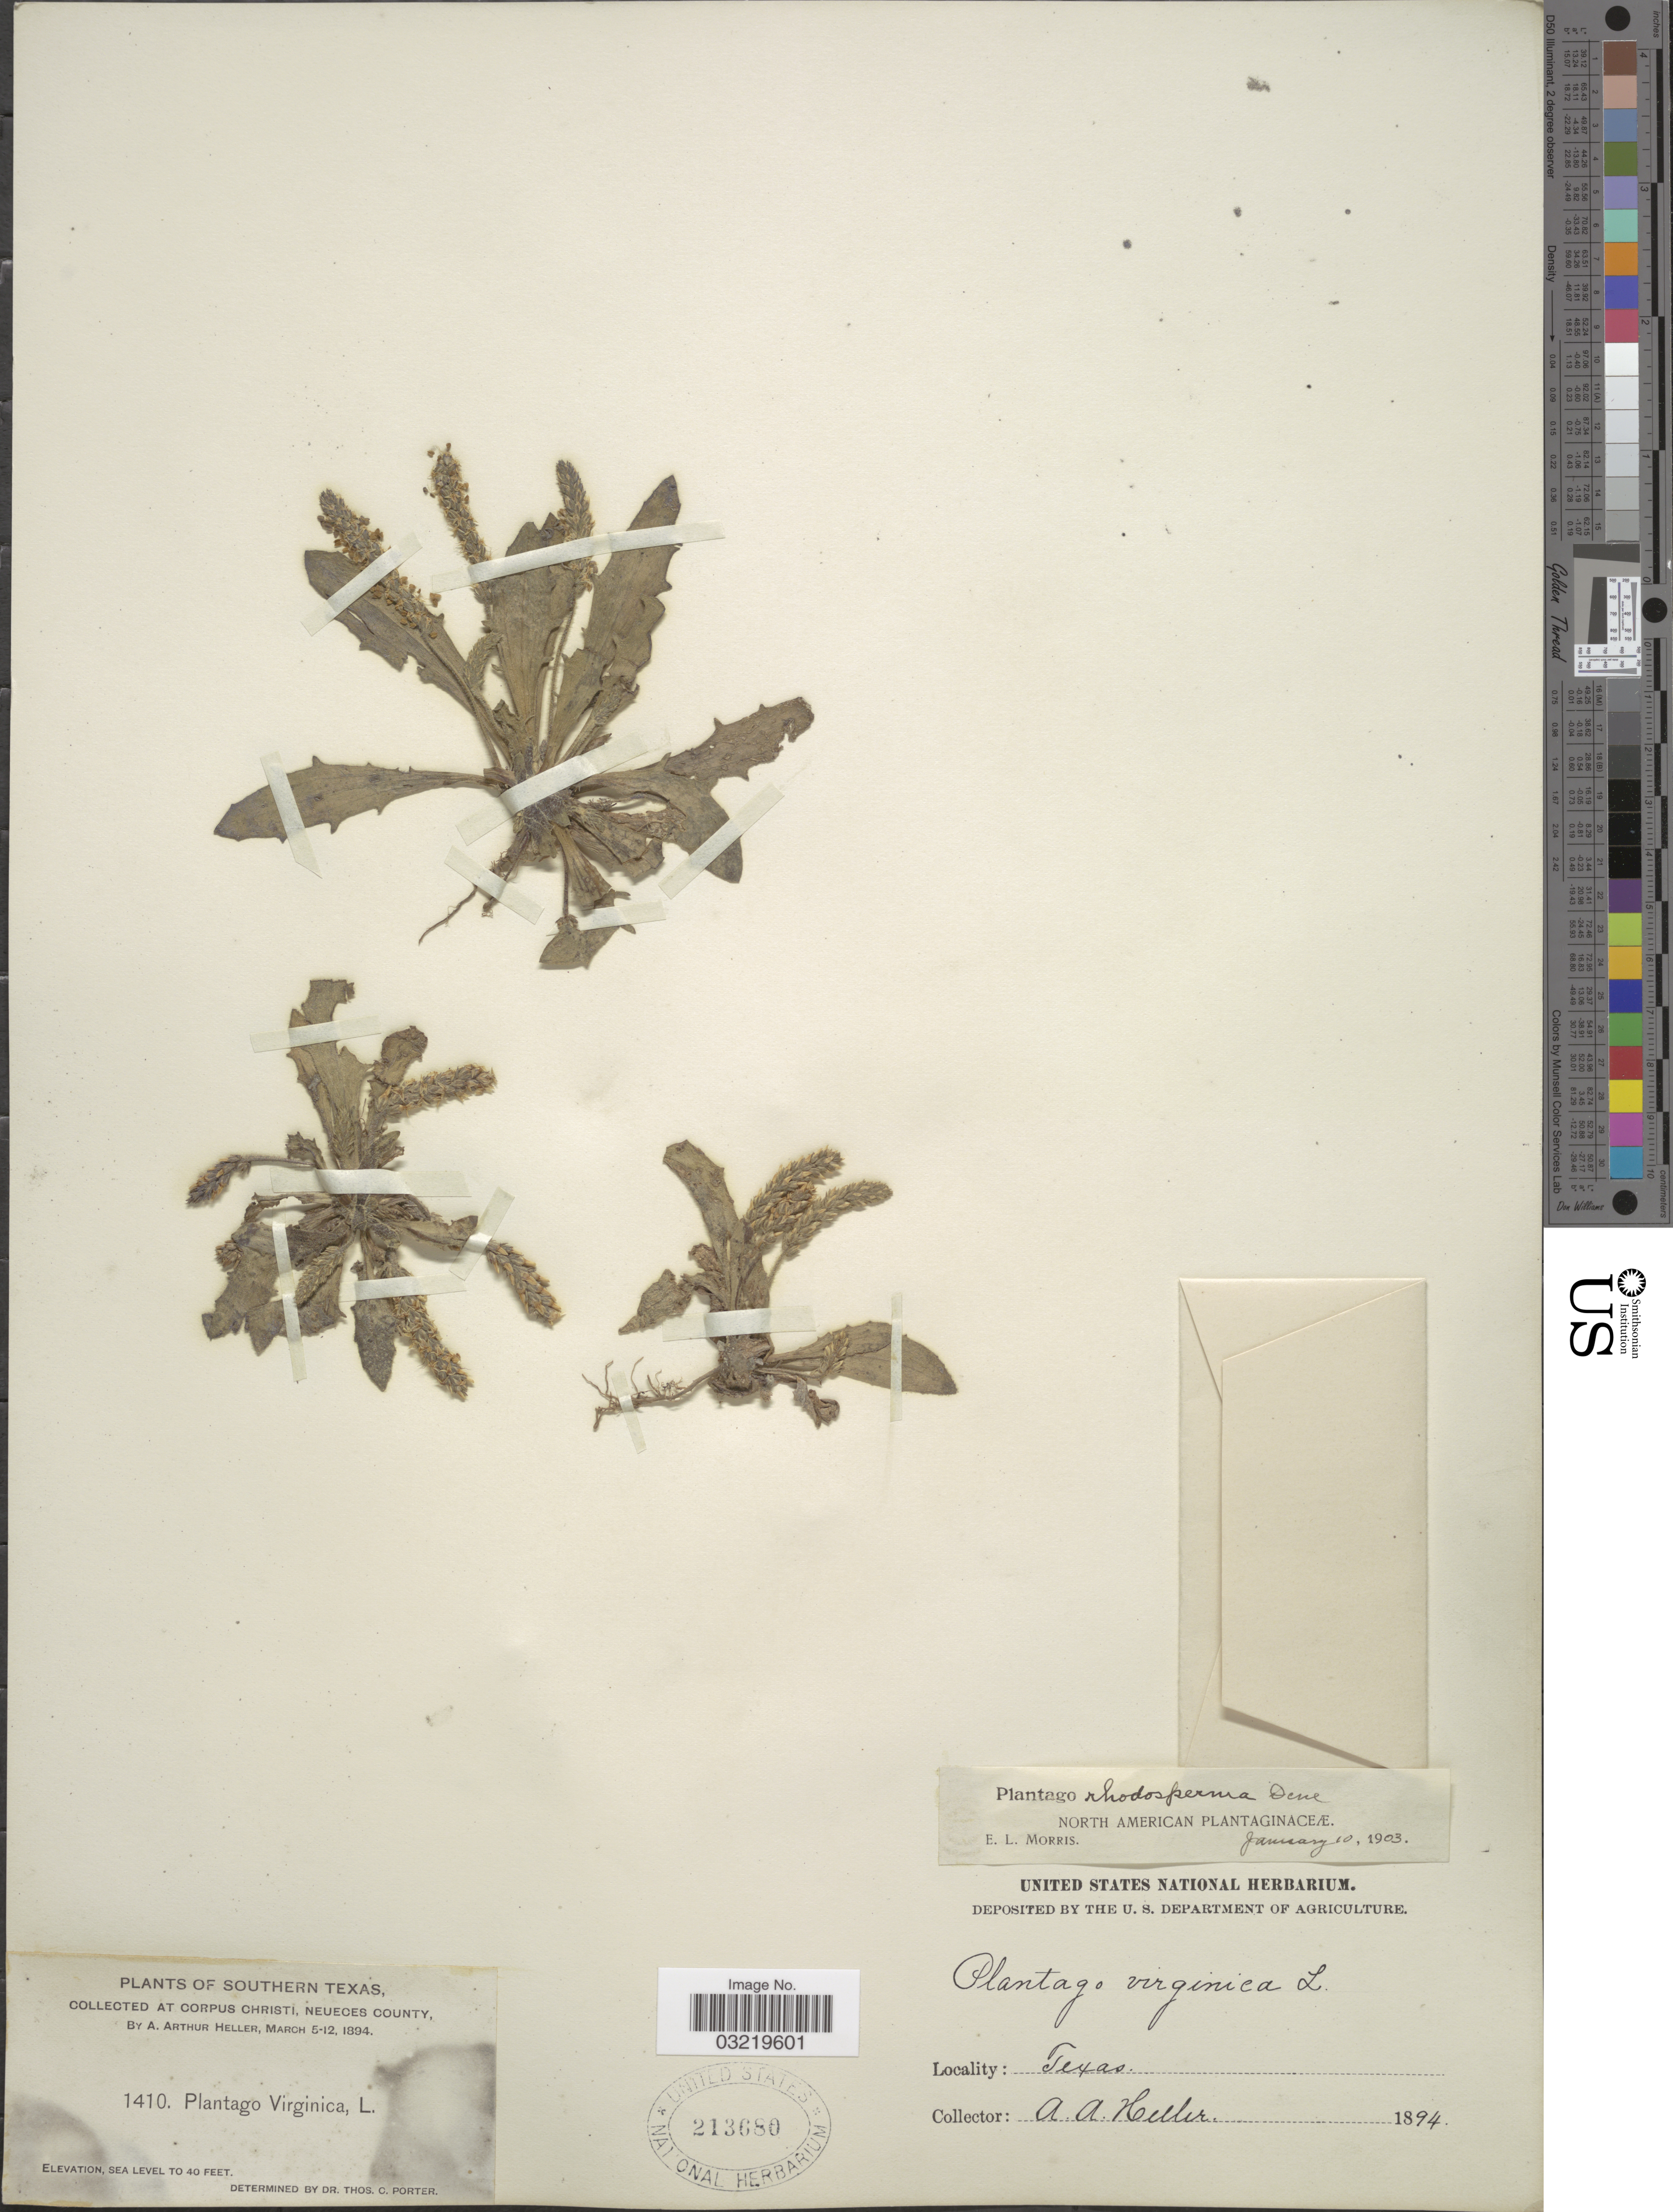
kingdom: Plantae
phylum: Tracheophyta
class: Magnoliopsida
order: Lamiales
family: Plantaginaceae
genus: Plantago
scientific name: Plantago rhodosperma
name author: Decne.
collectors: A. A. Heller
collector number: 1410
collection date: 1894-03-05/1894-05-12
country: United States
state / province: Texas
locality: Southern Texas, at Corpus Christi, Neueces County.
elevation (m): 0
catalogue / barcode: US 213680